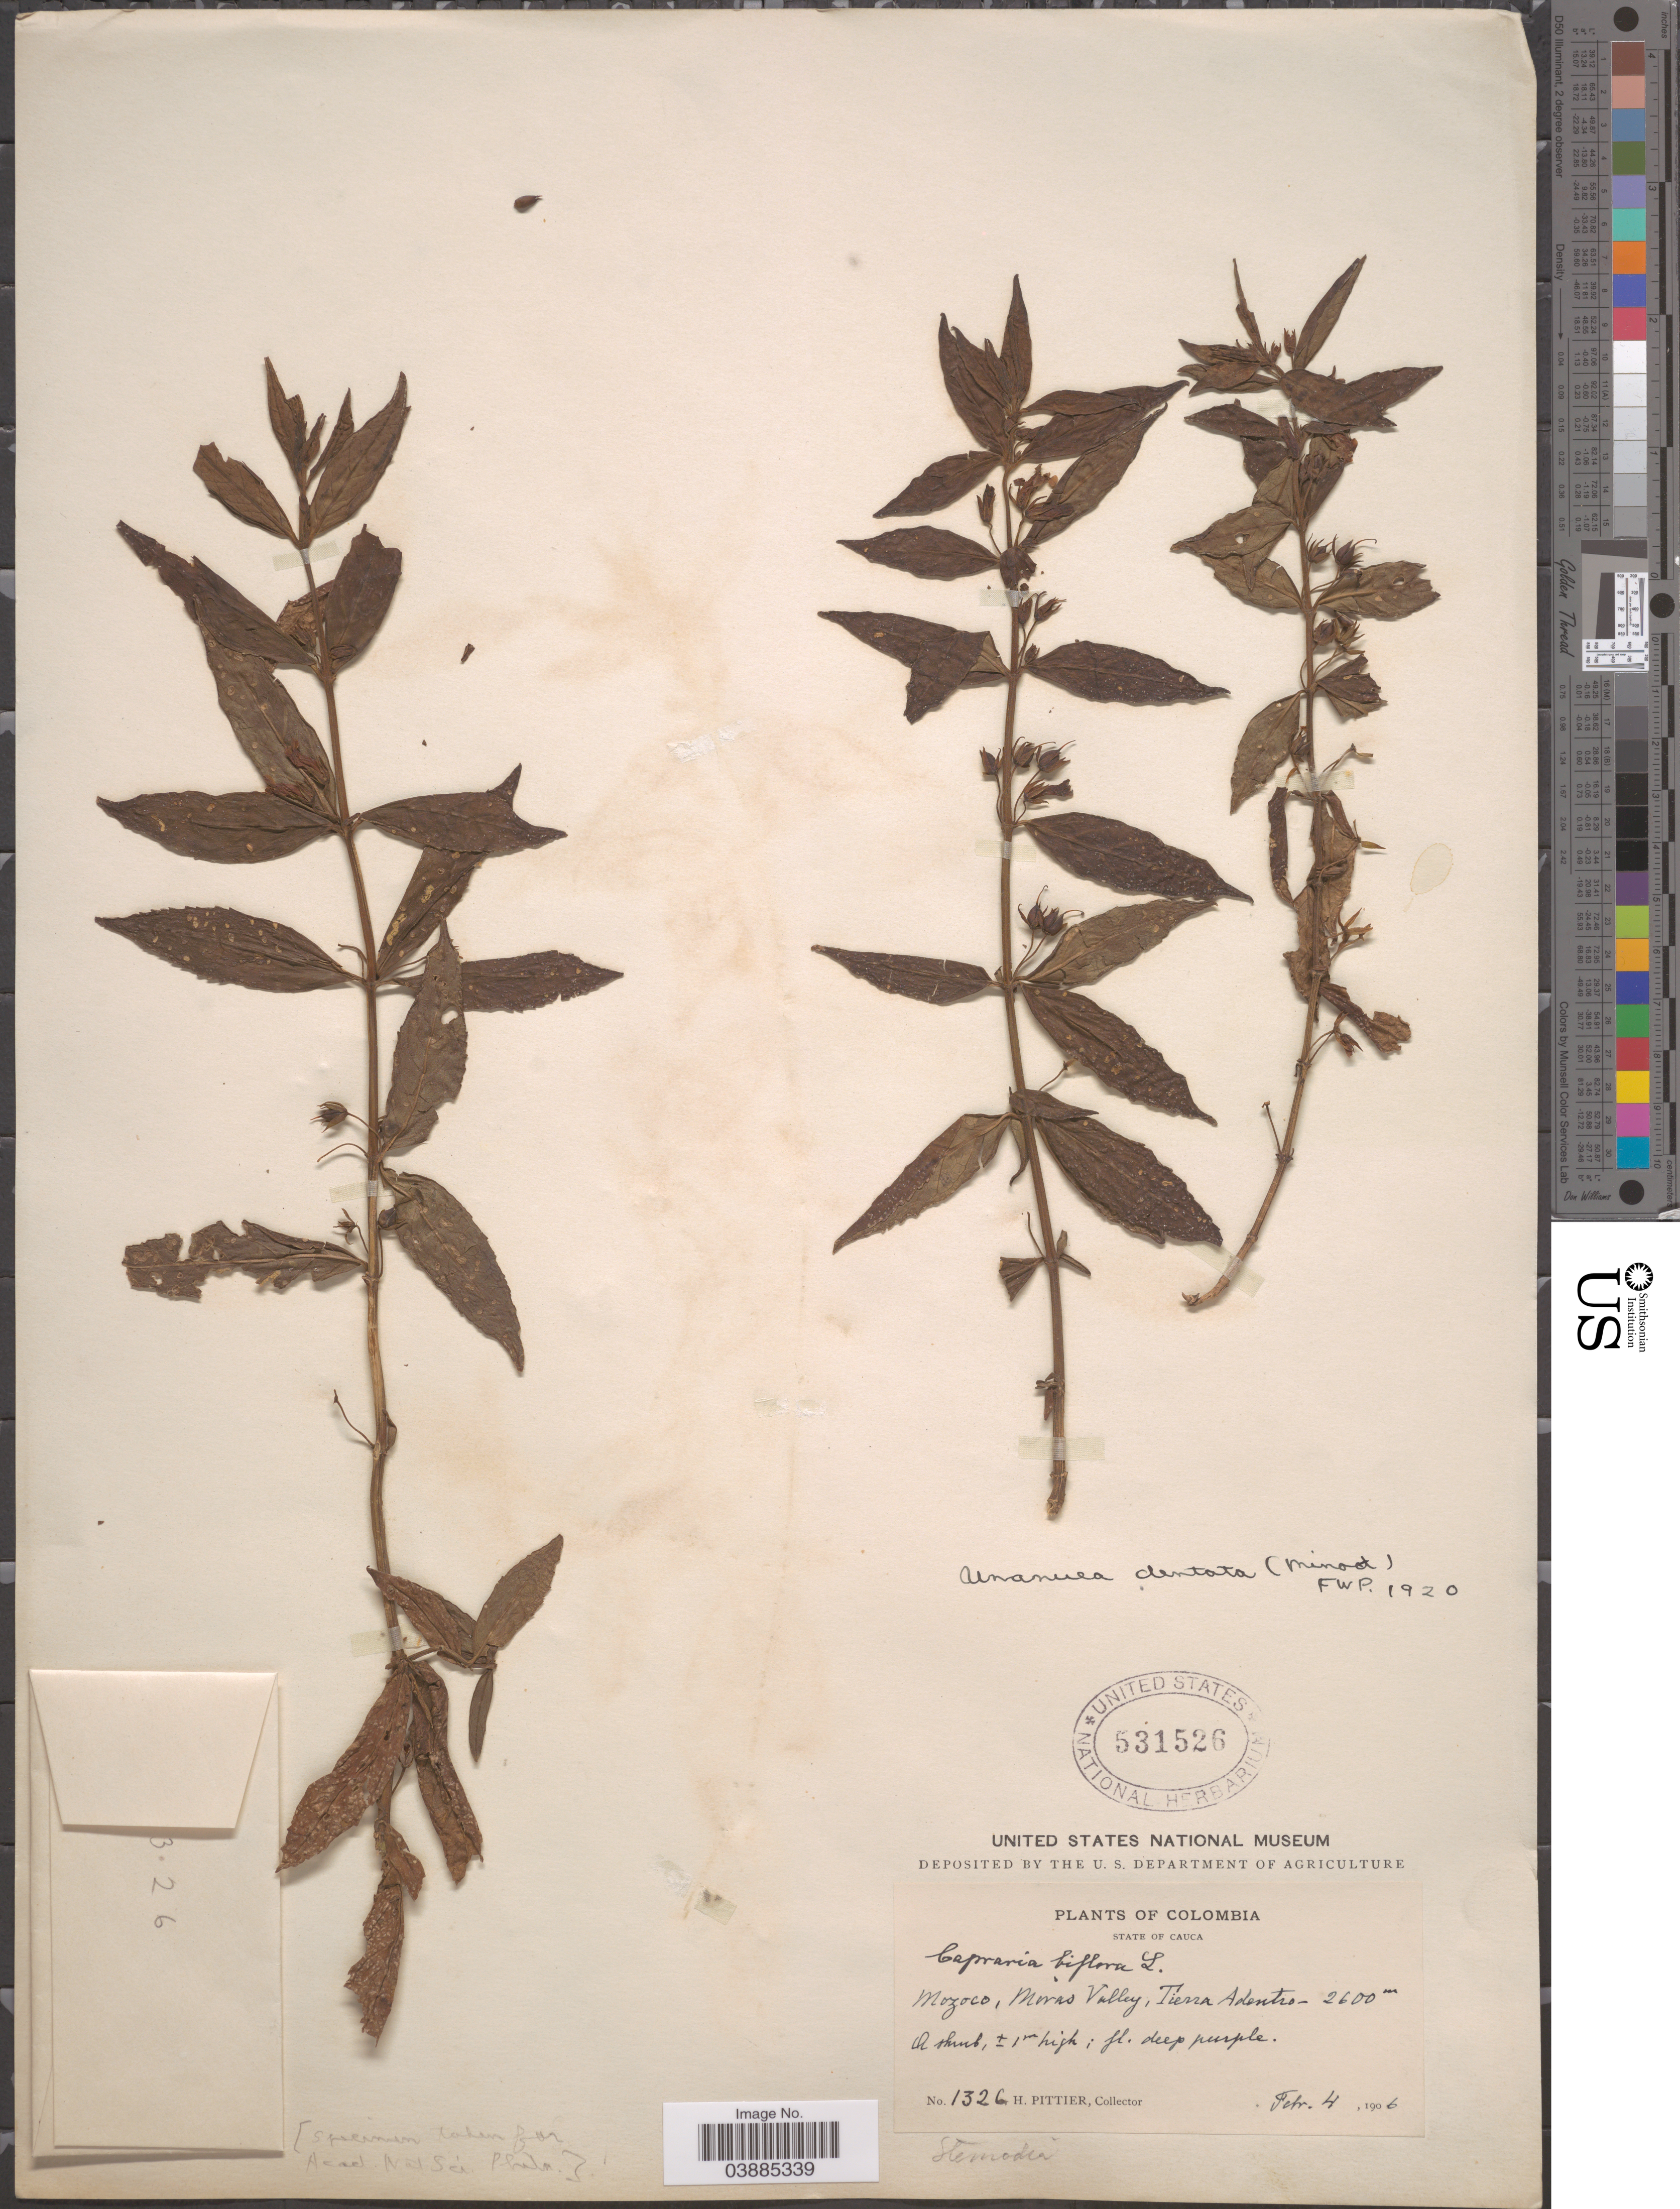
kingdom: Plantae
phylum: Tracheophyta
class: Magnoliopsida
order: Lamiales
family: Plantaginaceae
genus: Unanuea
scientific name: Unanuea dentata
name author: (Minod) Pennell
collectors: H. F. Pittier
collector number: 1326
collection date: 1906-02-04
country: Colombia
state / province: Cauca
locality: Mozoco, Moras Valley, Tierra Adentro.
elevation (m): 2600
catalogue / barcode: US 531526